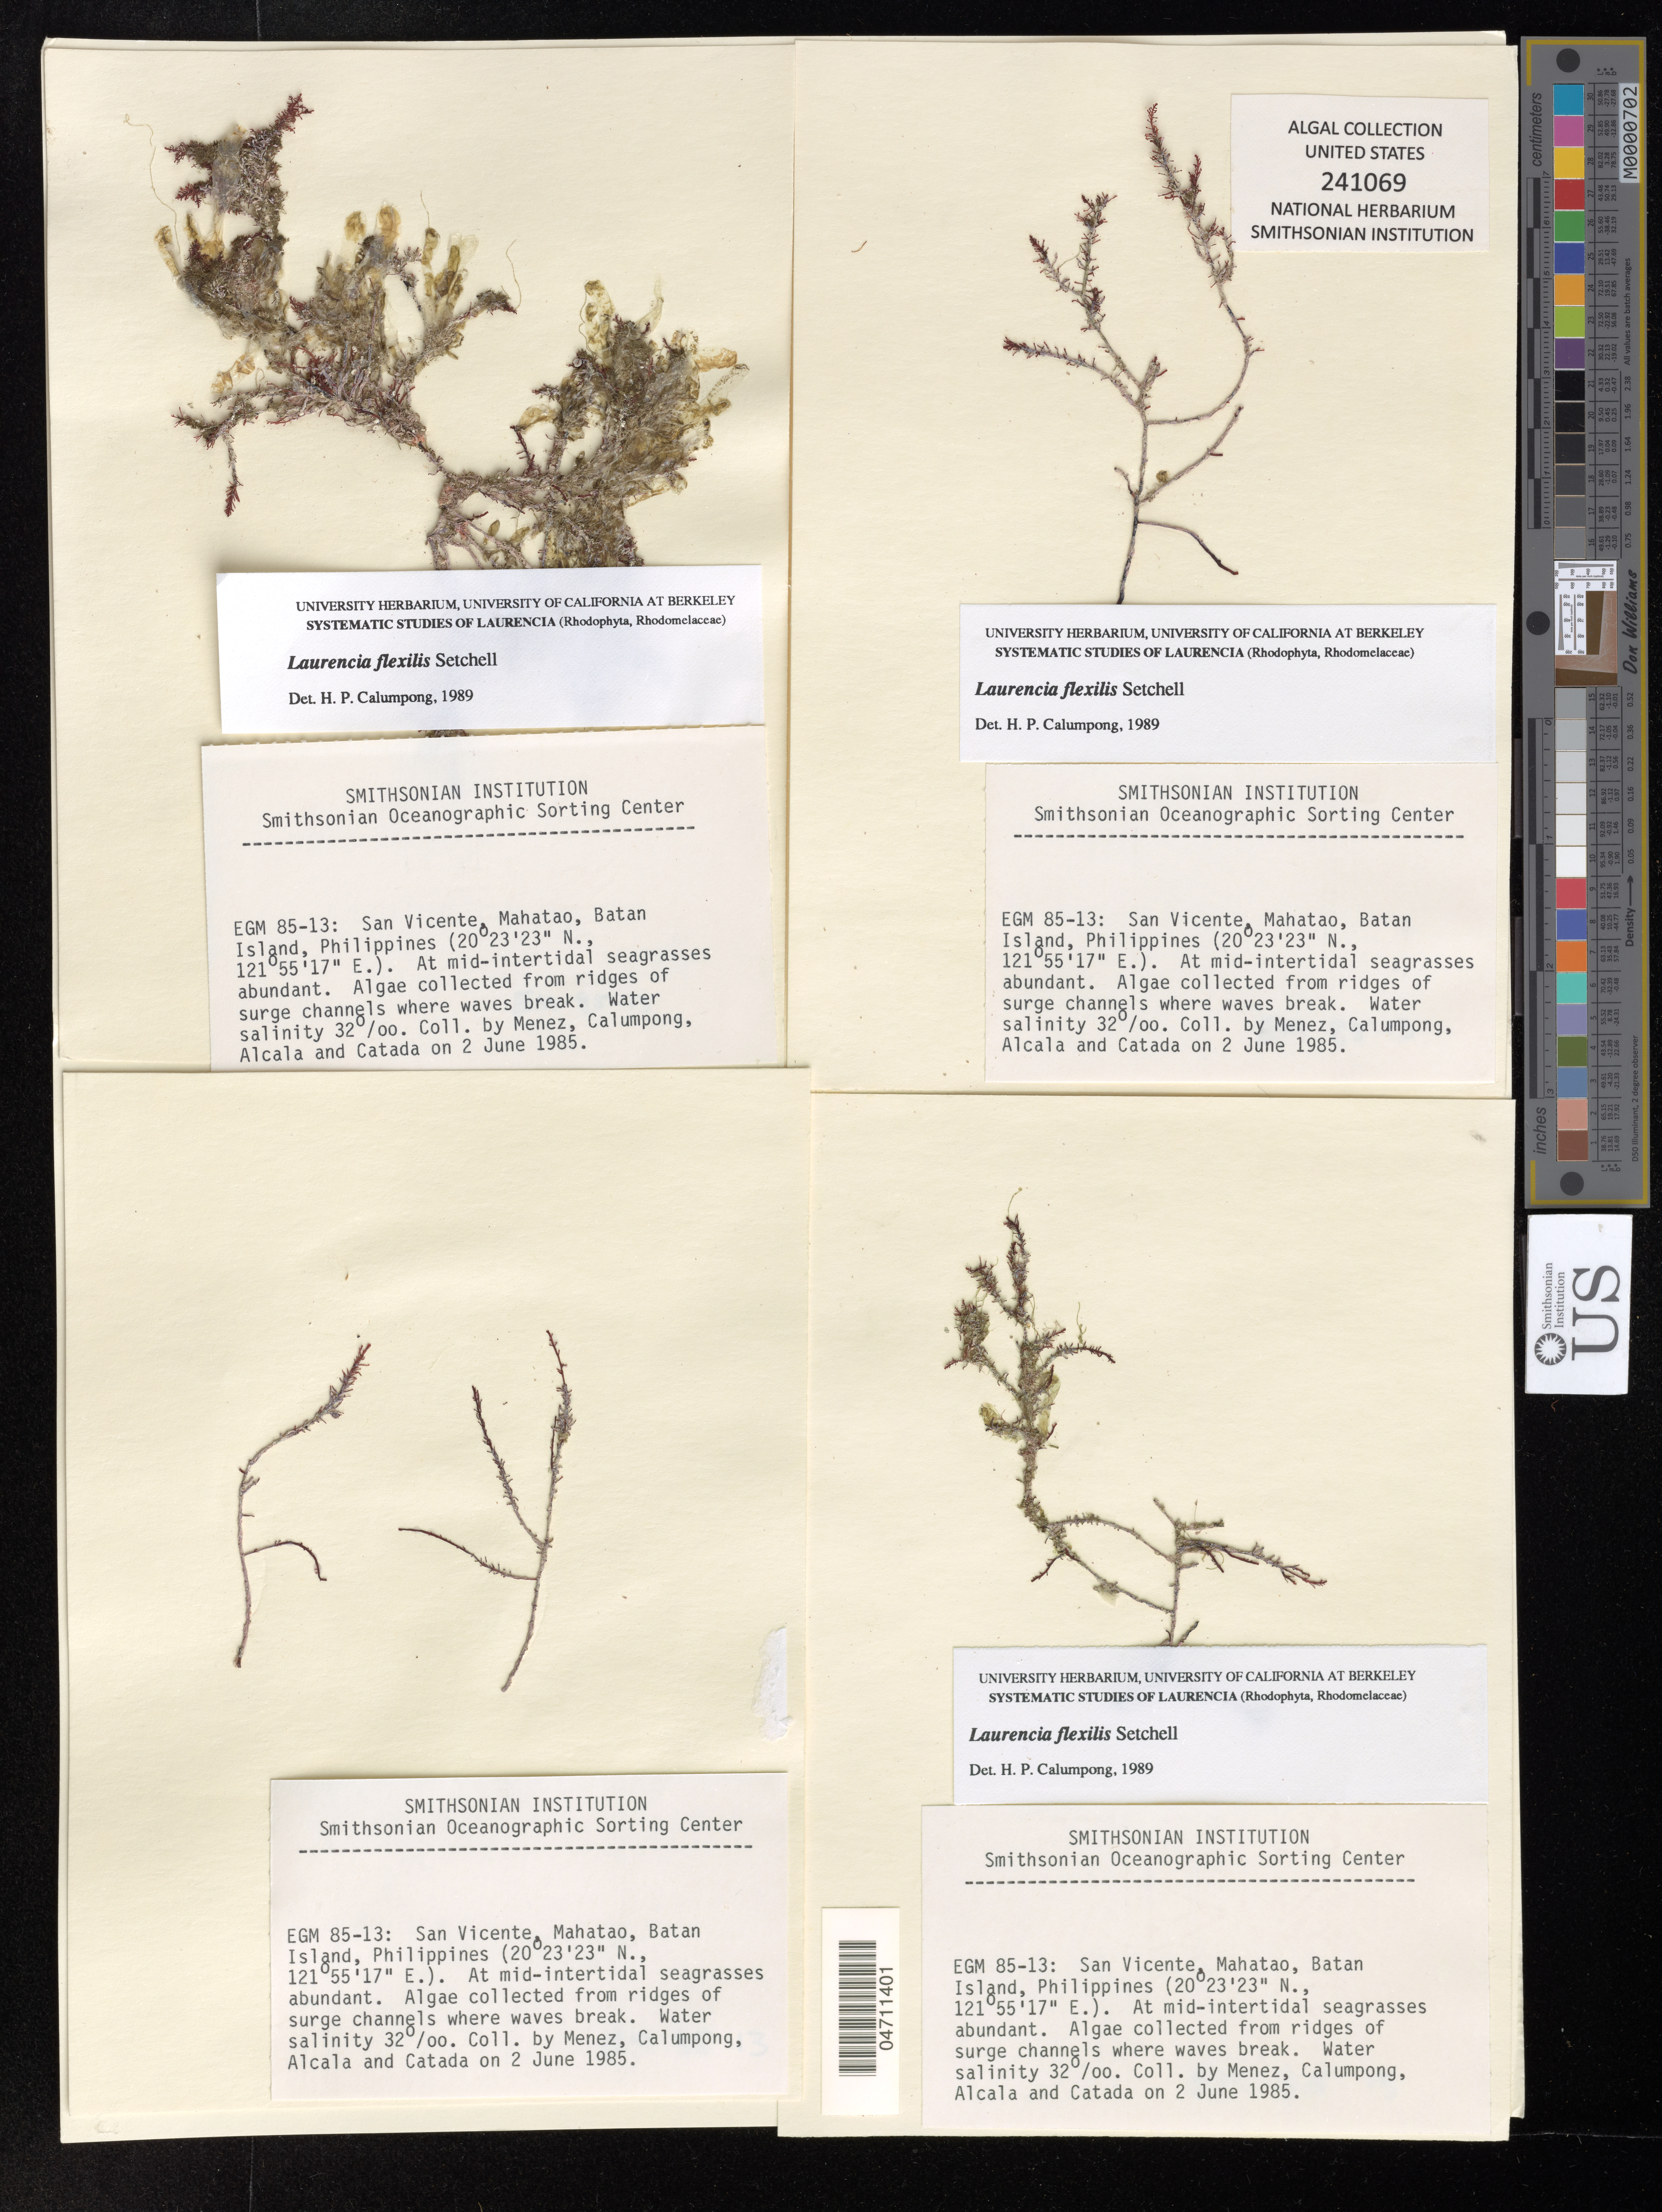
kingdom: Plantae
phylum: Rhodophyta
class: Florideophyceae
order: Ceramiales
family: Rhodomelaceae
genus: Laurencia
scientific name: Laurencia flexilis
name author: Setch.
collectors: Menez, Calumpong & Alcala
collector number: EGM 85-13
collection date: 1985-06-02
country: Philippines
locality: San Vicente, Mahatao, Batan Island.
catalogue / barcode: US 241069